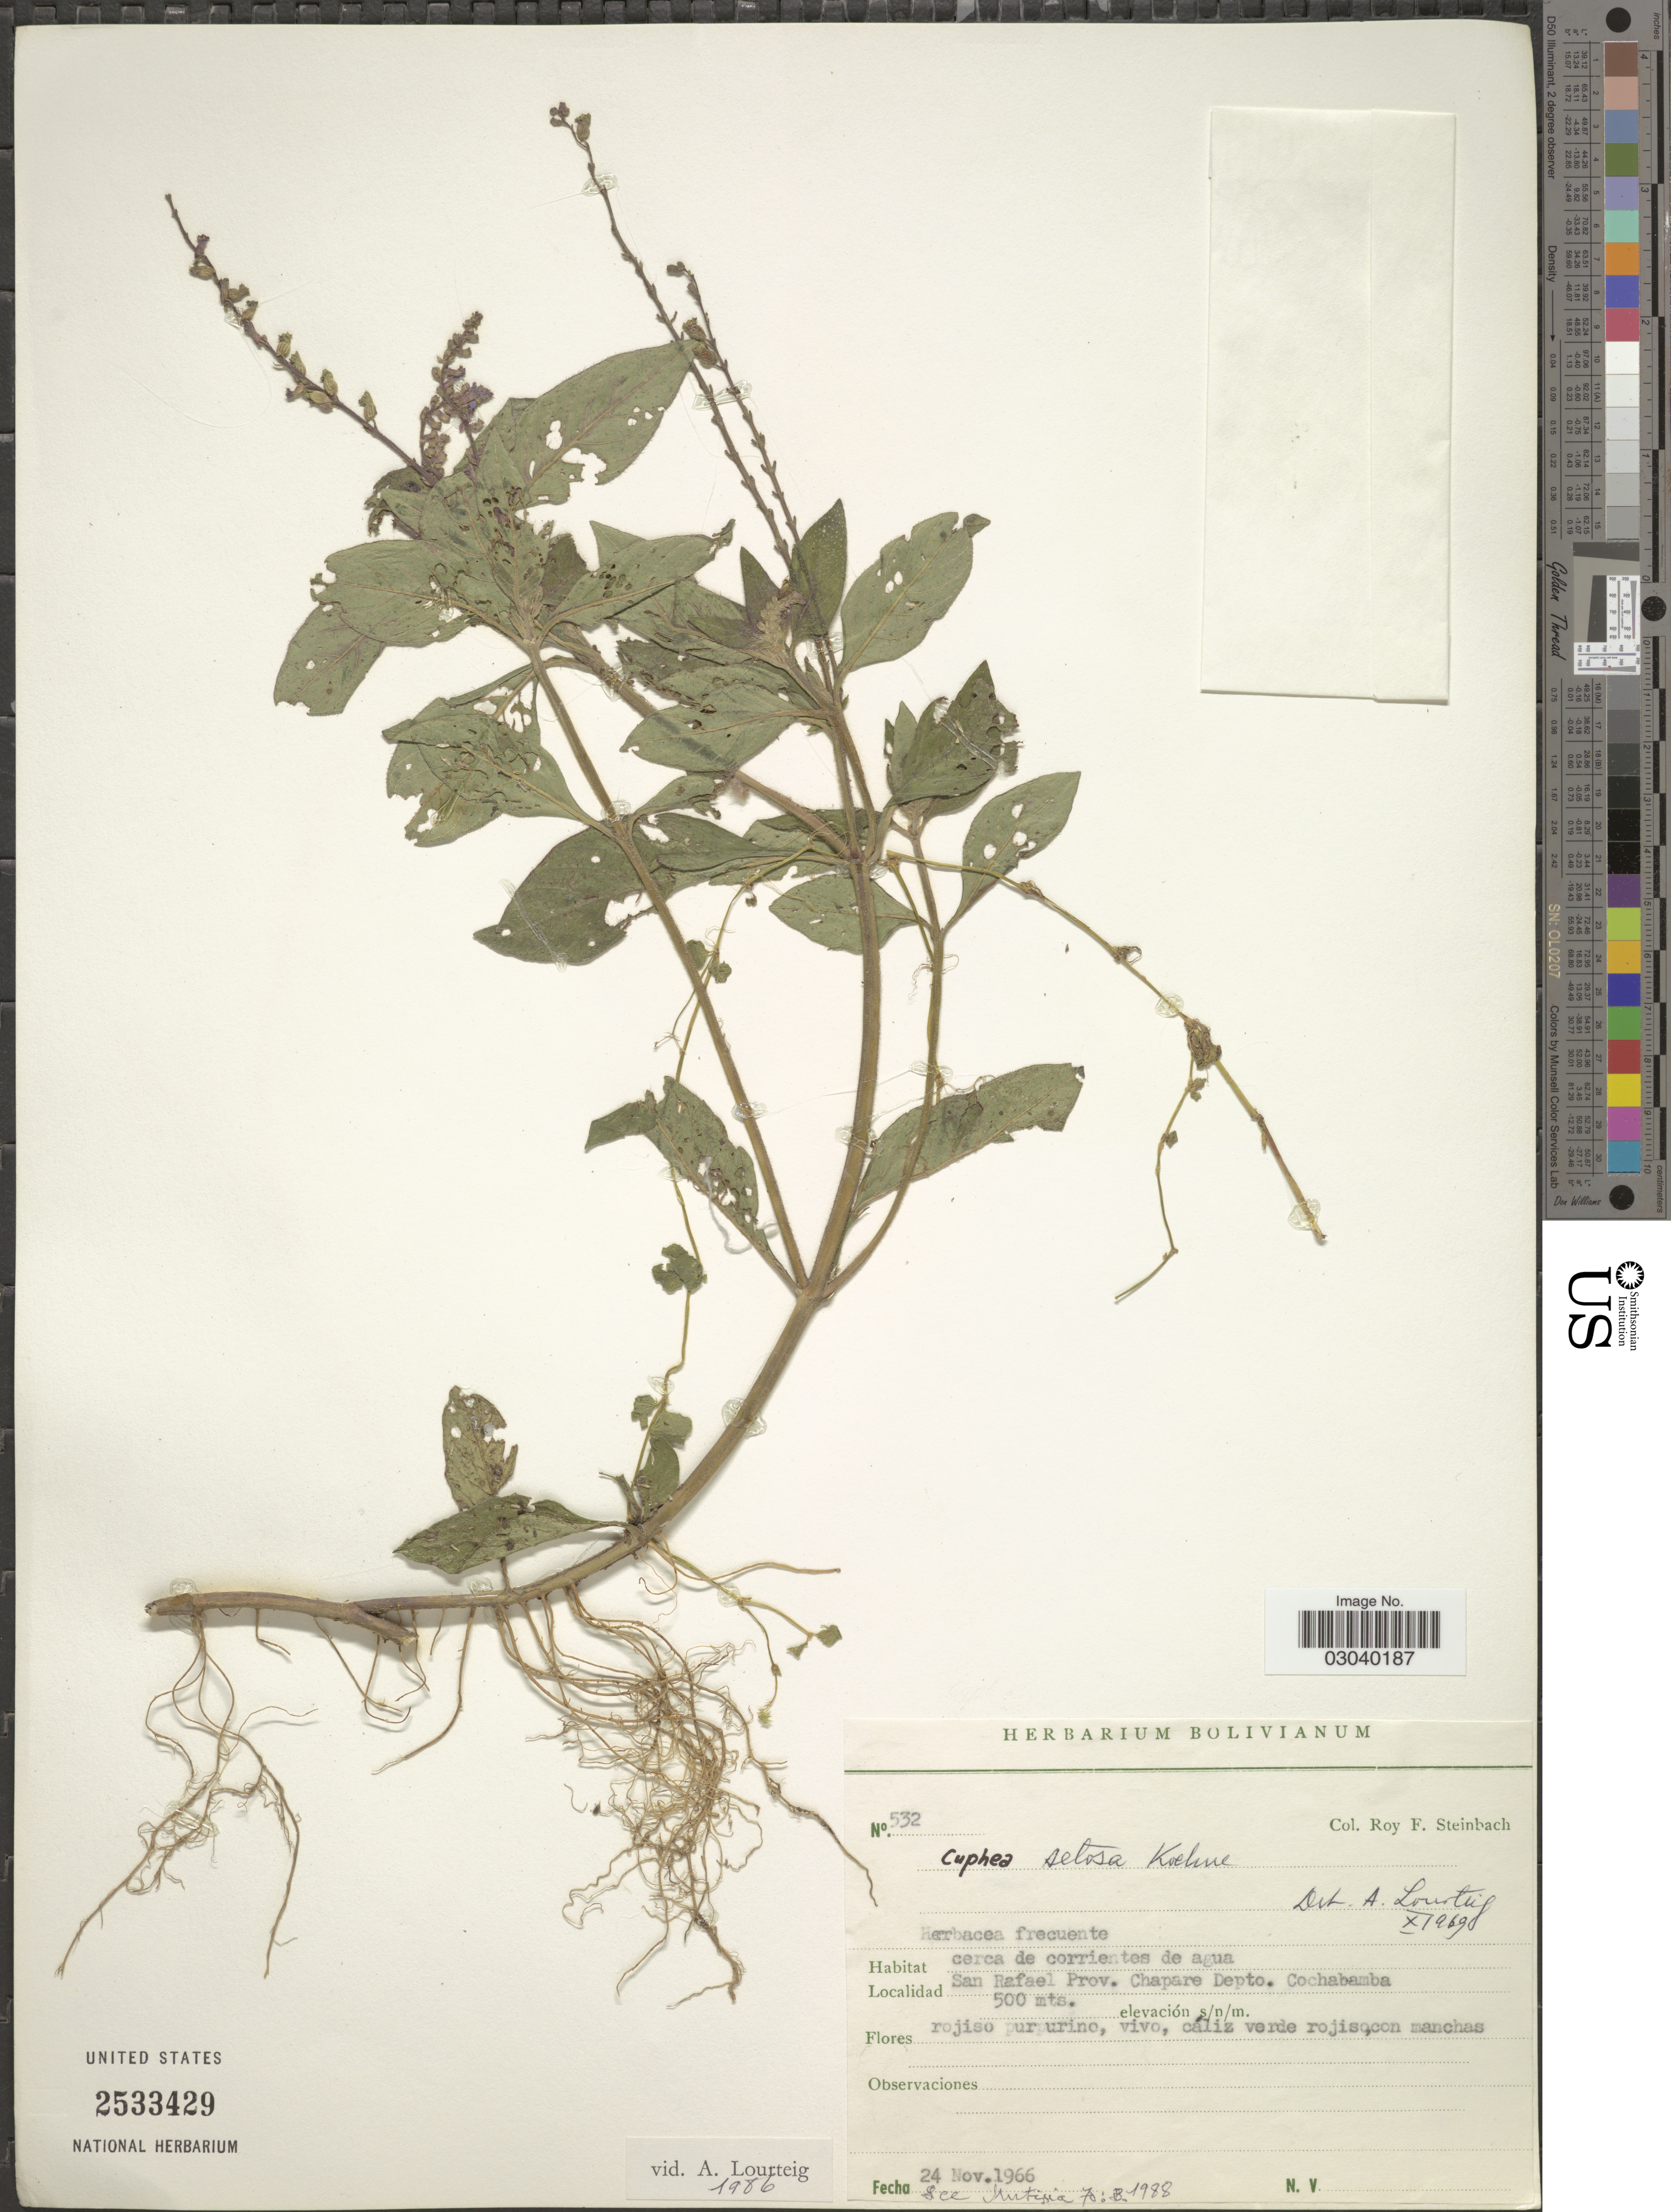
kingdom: Plantae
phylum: Tracheophyta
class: Magnoliopsida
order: Myrtales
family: Lythraceae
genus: Cuphea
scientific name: Cuphea setosa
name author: Koehne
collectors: R. F. Steinbach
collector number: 532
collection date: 1966-11-24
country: Bolivia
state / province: Cochabamba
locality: Cerca de corrientes de agua San Rafael, Prov. Chapare, Depto. Cochabamba.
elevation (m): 500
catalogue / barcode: US 2533429